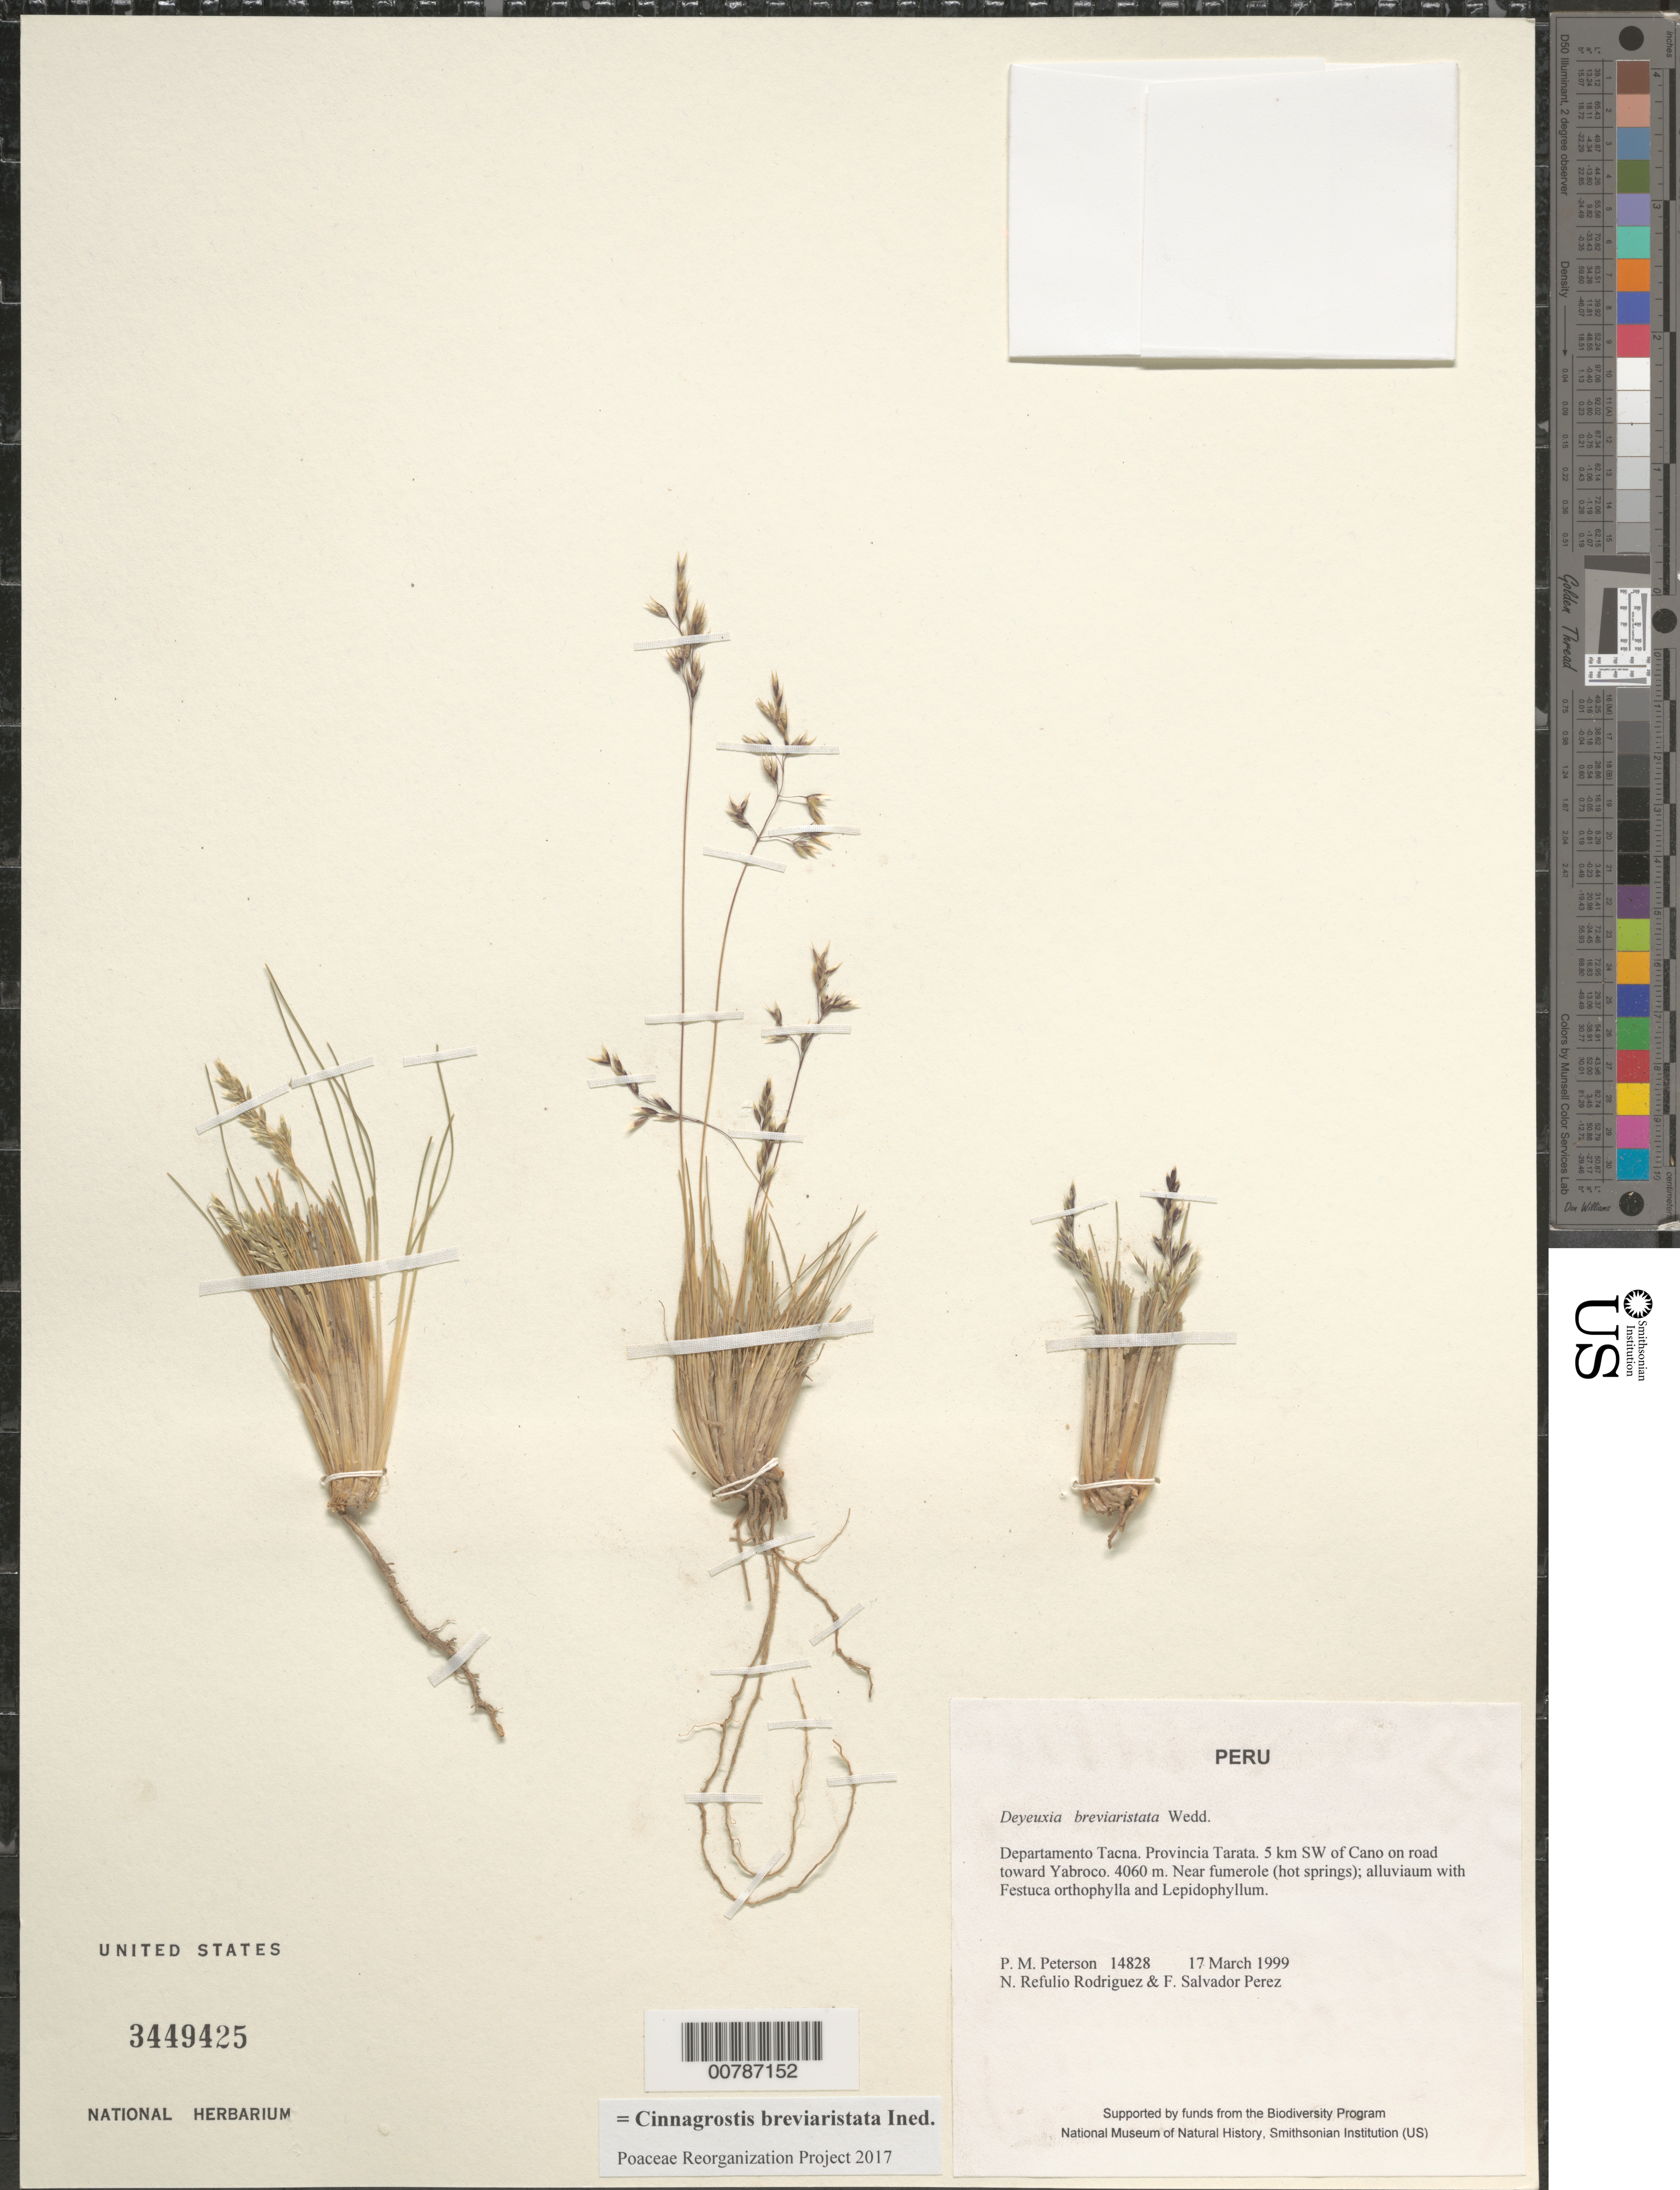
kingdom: Plantae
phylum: Tracheophyta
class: Liliopsida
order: Poales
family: Poaceae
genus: Cinnagrostis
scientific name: Cinnagrostis breviaristata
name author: (Wedd.) P.M. Peterson et al.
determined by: Poaceae Reorganization Project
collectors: P. M. Peterson, N. Refulio-Rodríguez & F. Salvador Perez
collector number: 14828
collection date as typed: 17 Mar 1999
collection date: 1999-03-17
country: Peru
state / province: Tacna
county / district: Tarata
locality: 5 km SW of Cano on road toward Yabroco.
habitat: Near fumerole (hot springs); alluviaum with Festuca orthophylla and Lepidophyllum.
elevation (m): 4060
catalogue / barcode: US 3449425